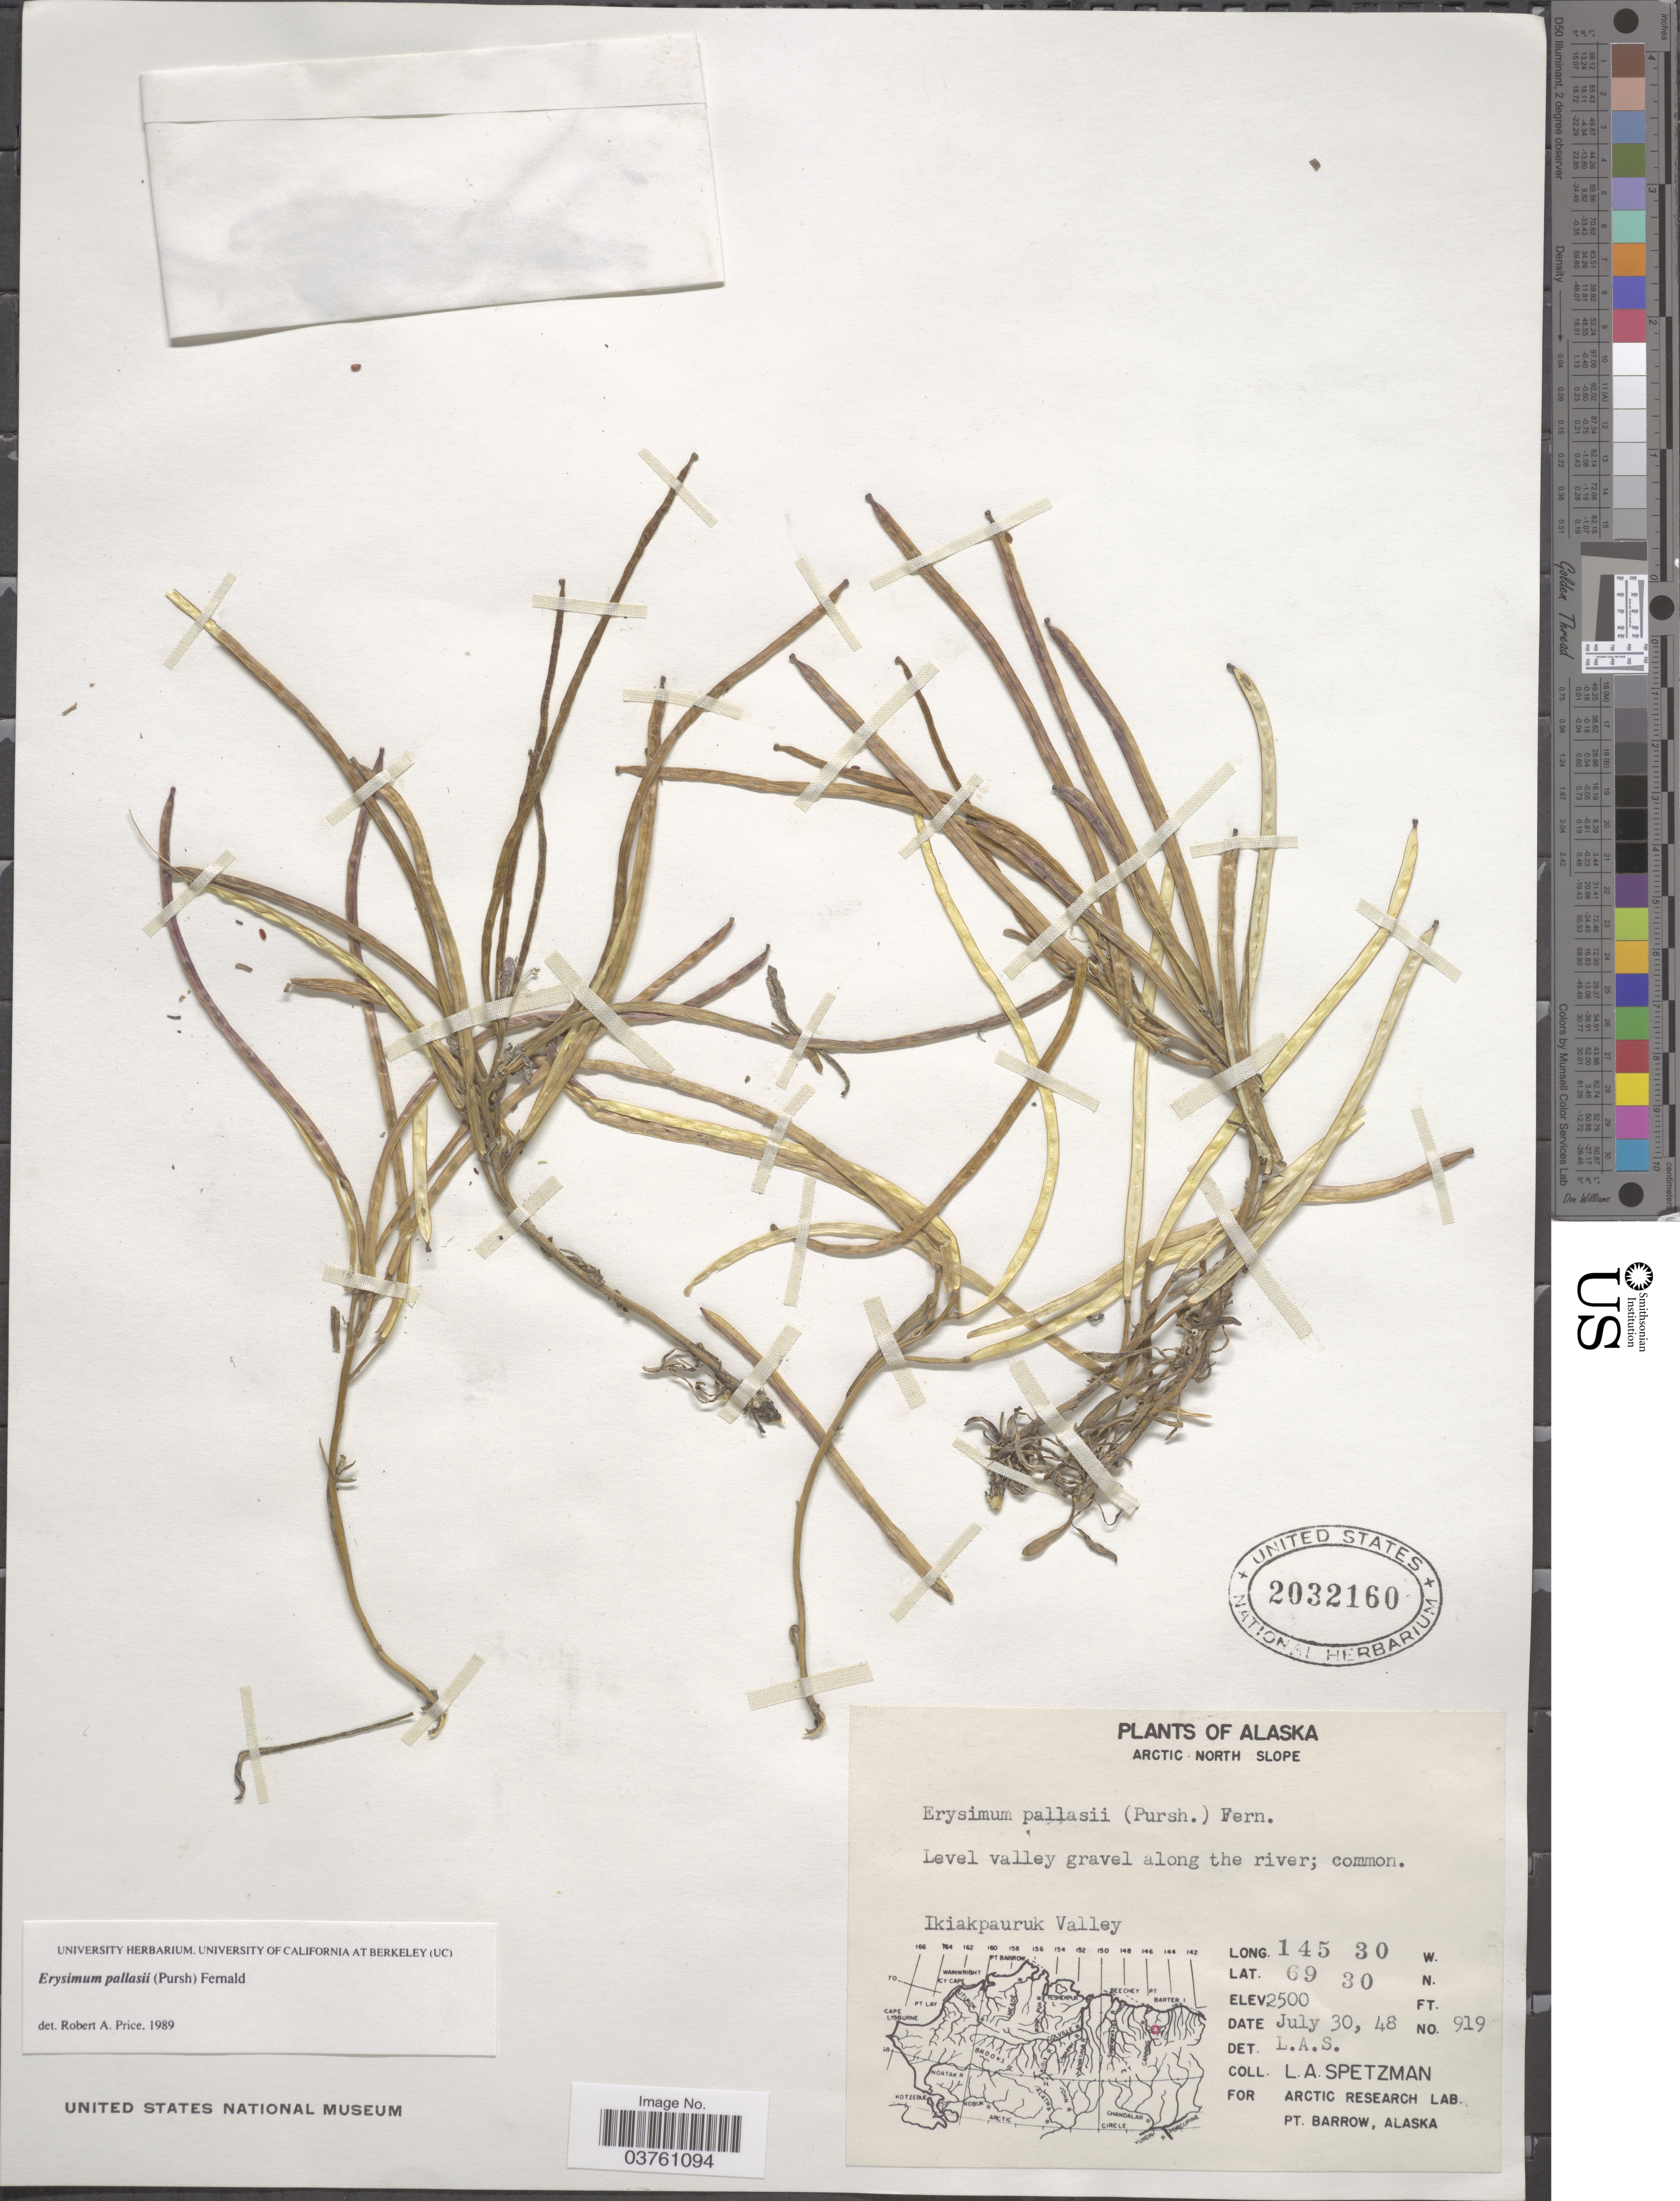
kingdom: Plantae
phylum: Tracheophyta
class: Magnoliopsida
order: Brassicales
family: Brassicaceae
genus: Erysimum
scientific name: Erysimum pallasii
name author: (Pursh) Fernald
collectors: L. Spetzman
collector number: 919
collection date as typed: Transcribed d/m/y: 30/7/48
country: United States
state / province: Alaska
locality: Arctic North Slope. Level valley gravel along the river. Ikiakpauruk Valley.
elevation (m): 762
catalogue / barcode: US 2032160